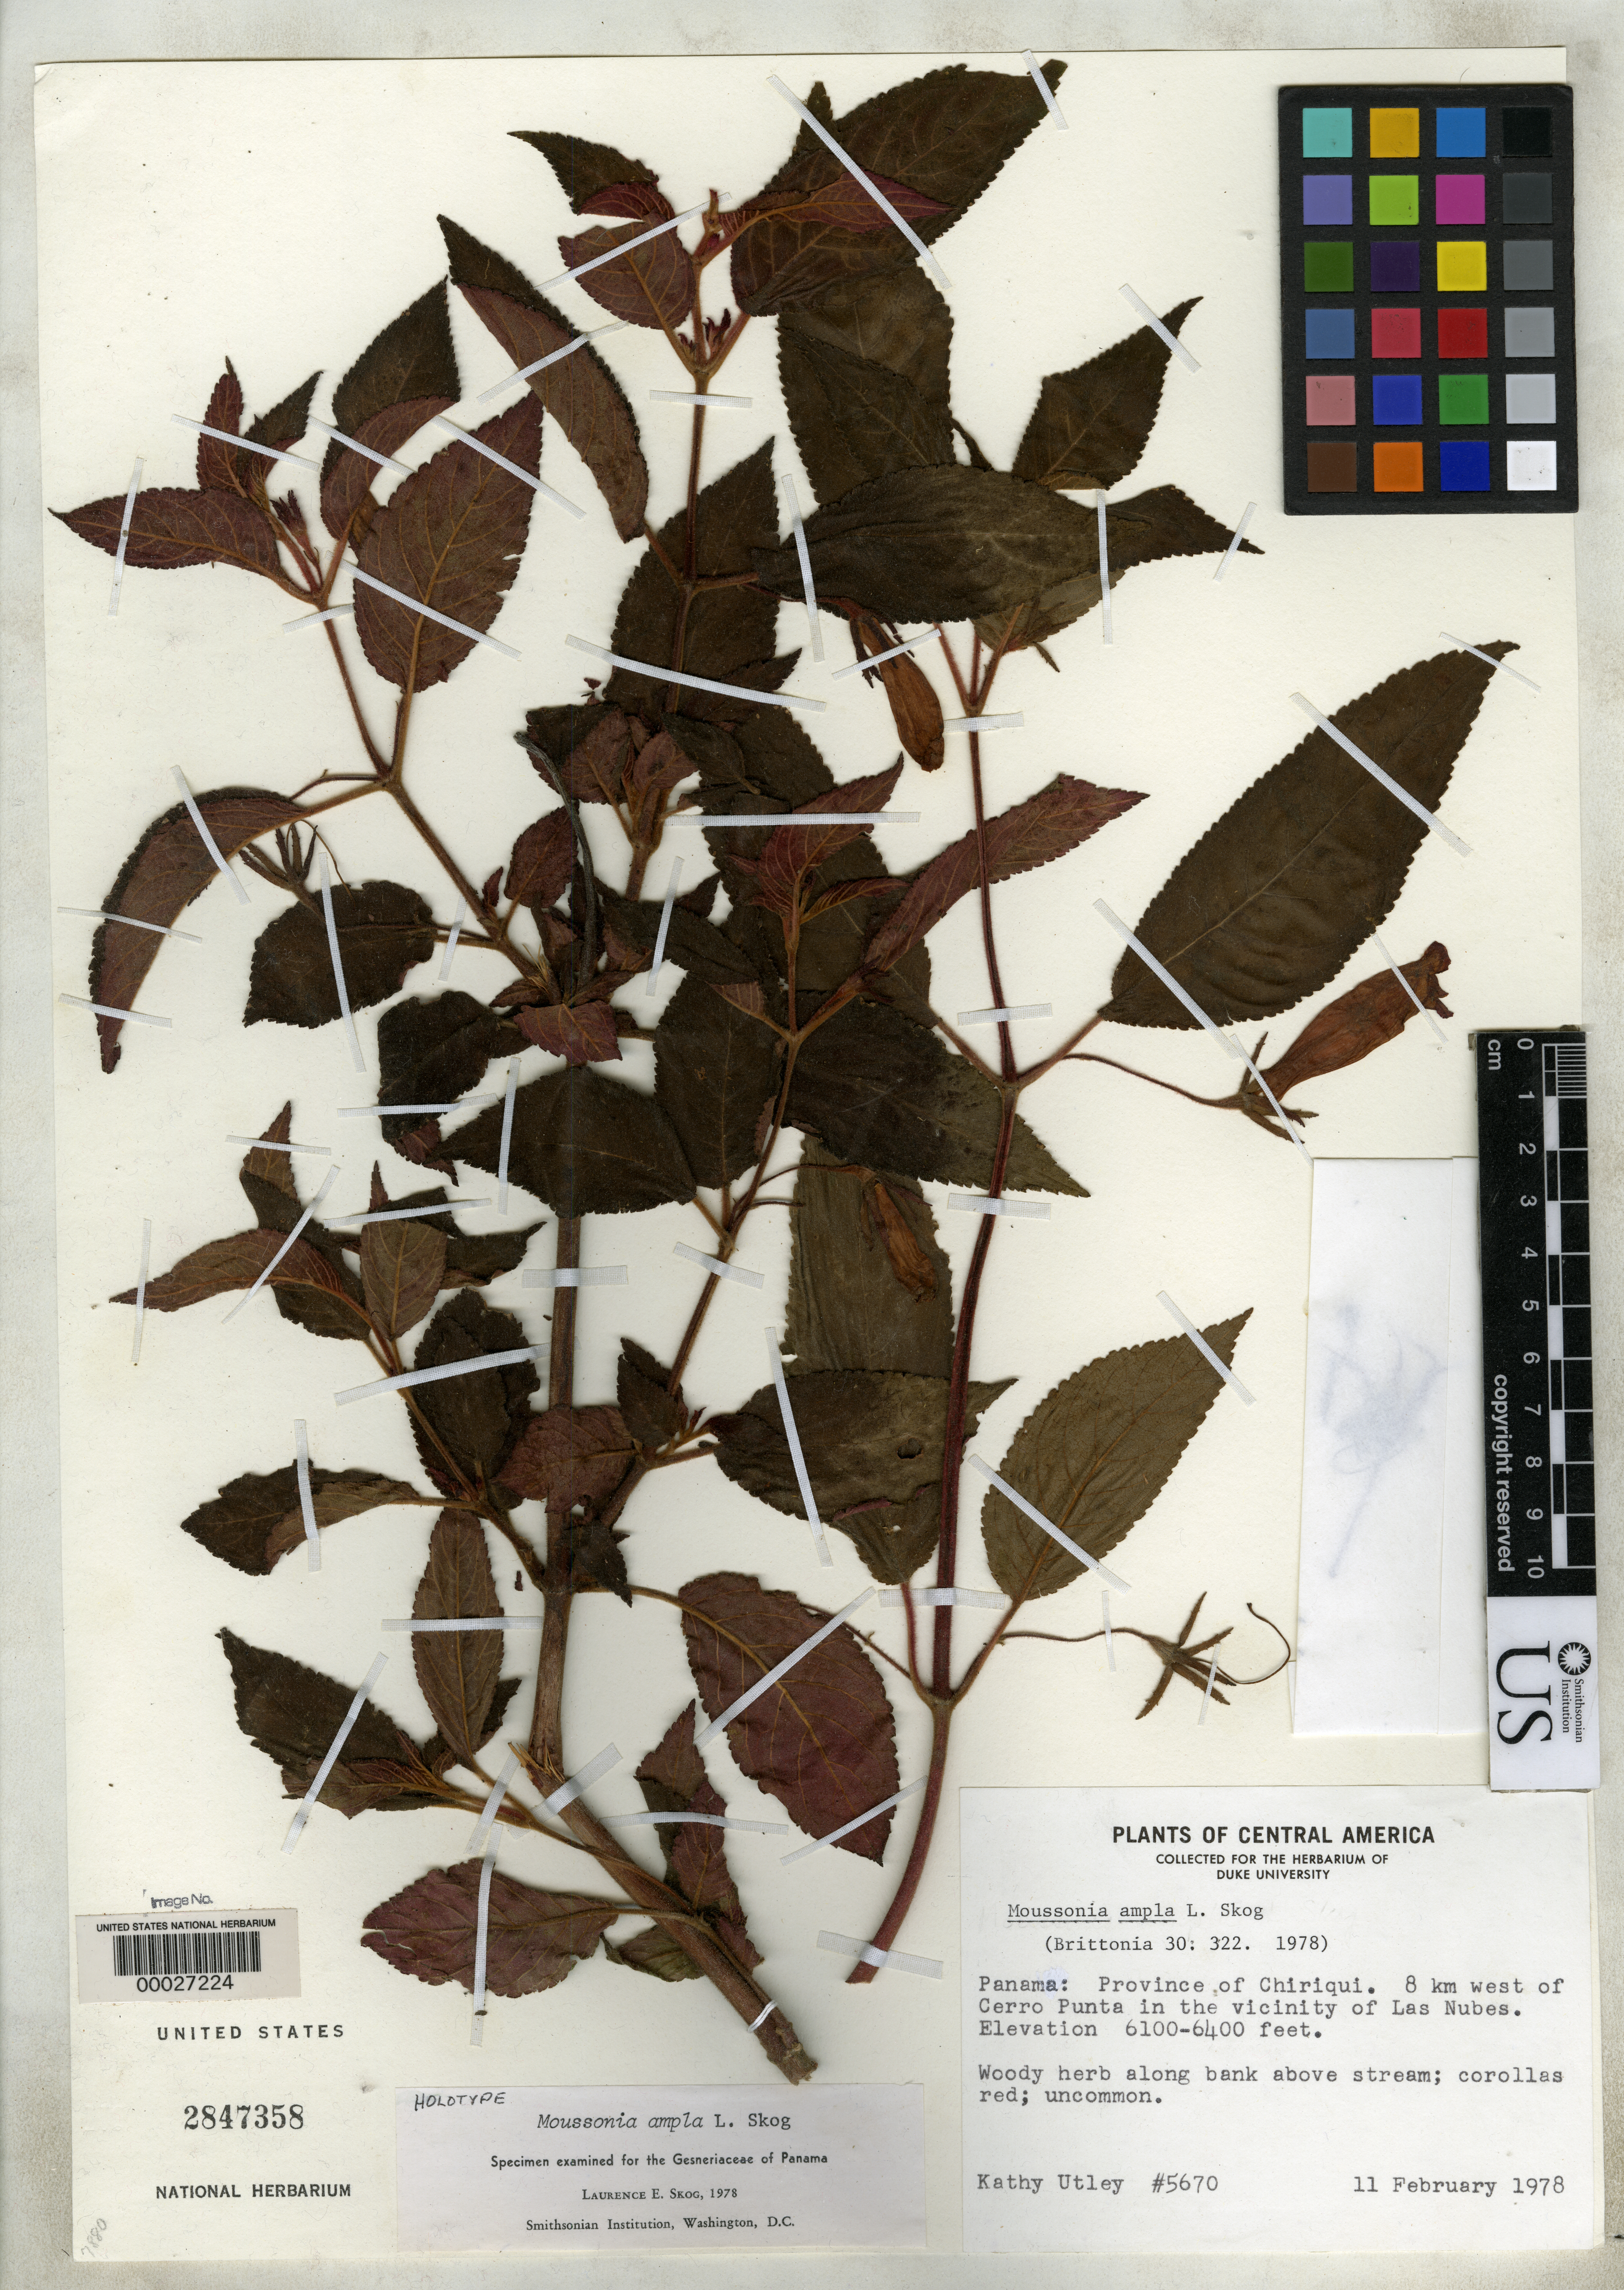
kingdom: Plantae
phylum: Tracheophyta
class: Magnoliopsida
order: Lamiales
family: Gesneriaceae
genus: Moussonia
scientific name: Moussonia ampla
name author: L.E. Skog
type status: Holotype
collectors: K. M. Burt-Utley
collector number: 5670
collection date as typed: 11 Feb 1978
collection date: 1978-02-11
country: Panama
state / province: Chiriquí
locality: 8 km W of Cerro Punta, vicinity of Las Nubes.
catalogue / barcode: US 2847358